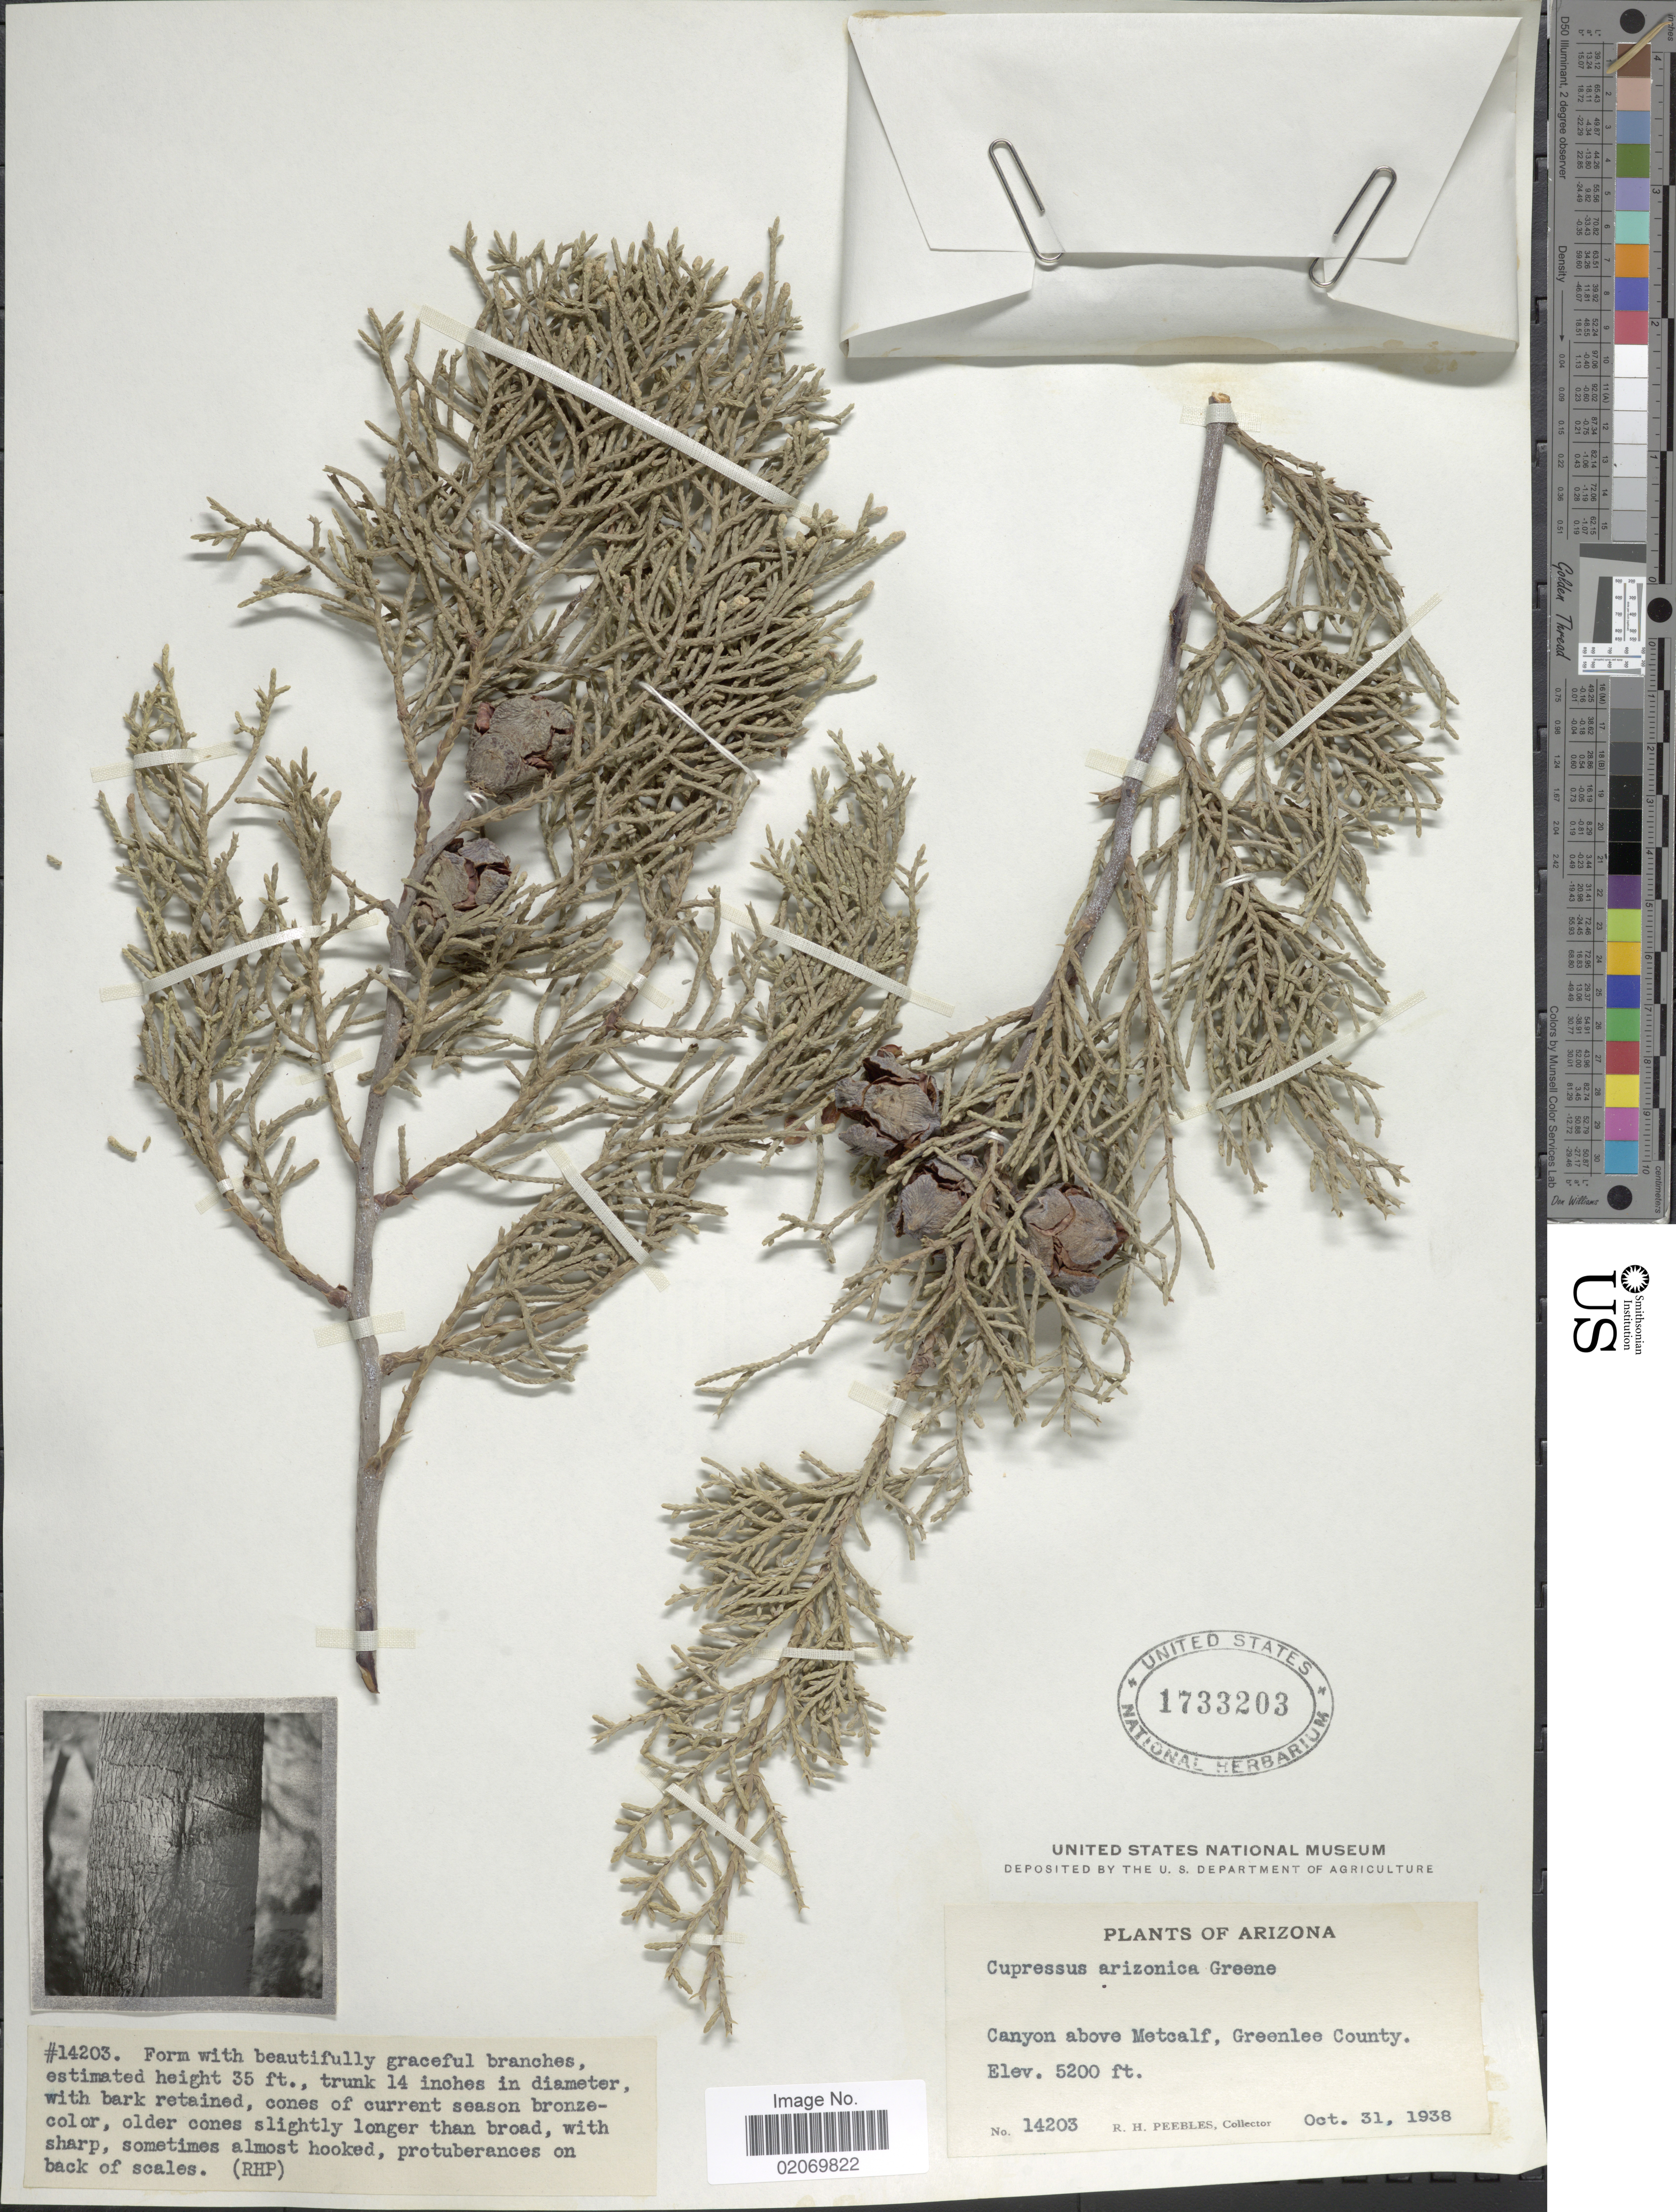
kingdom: Plantae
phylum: Tracheophyta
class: Pinopsida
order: Pinales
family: Cupressaceae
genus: Hesperocyparis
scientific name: Hesperocyparis arizonica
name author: (Greene) Bartel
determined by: (US) Smithsonian Institution - National Museum of Natural History - Department of Botany (UNITED STATES)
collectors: R. H. Peebles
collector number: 14203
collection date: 1938-10-31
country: United States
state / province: Arizona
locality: Canyon above Metcalf, Greenlee County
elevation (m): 1585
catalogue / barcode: US 1733203